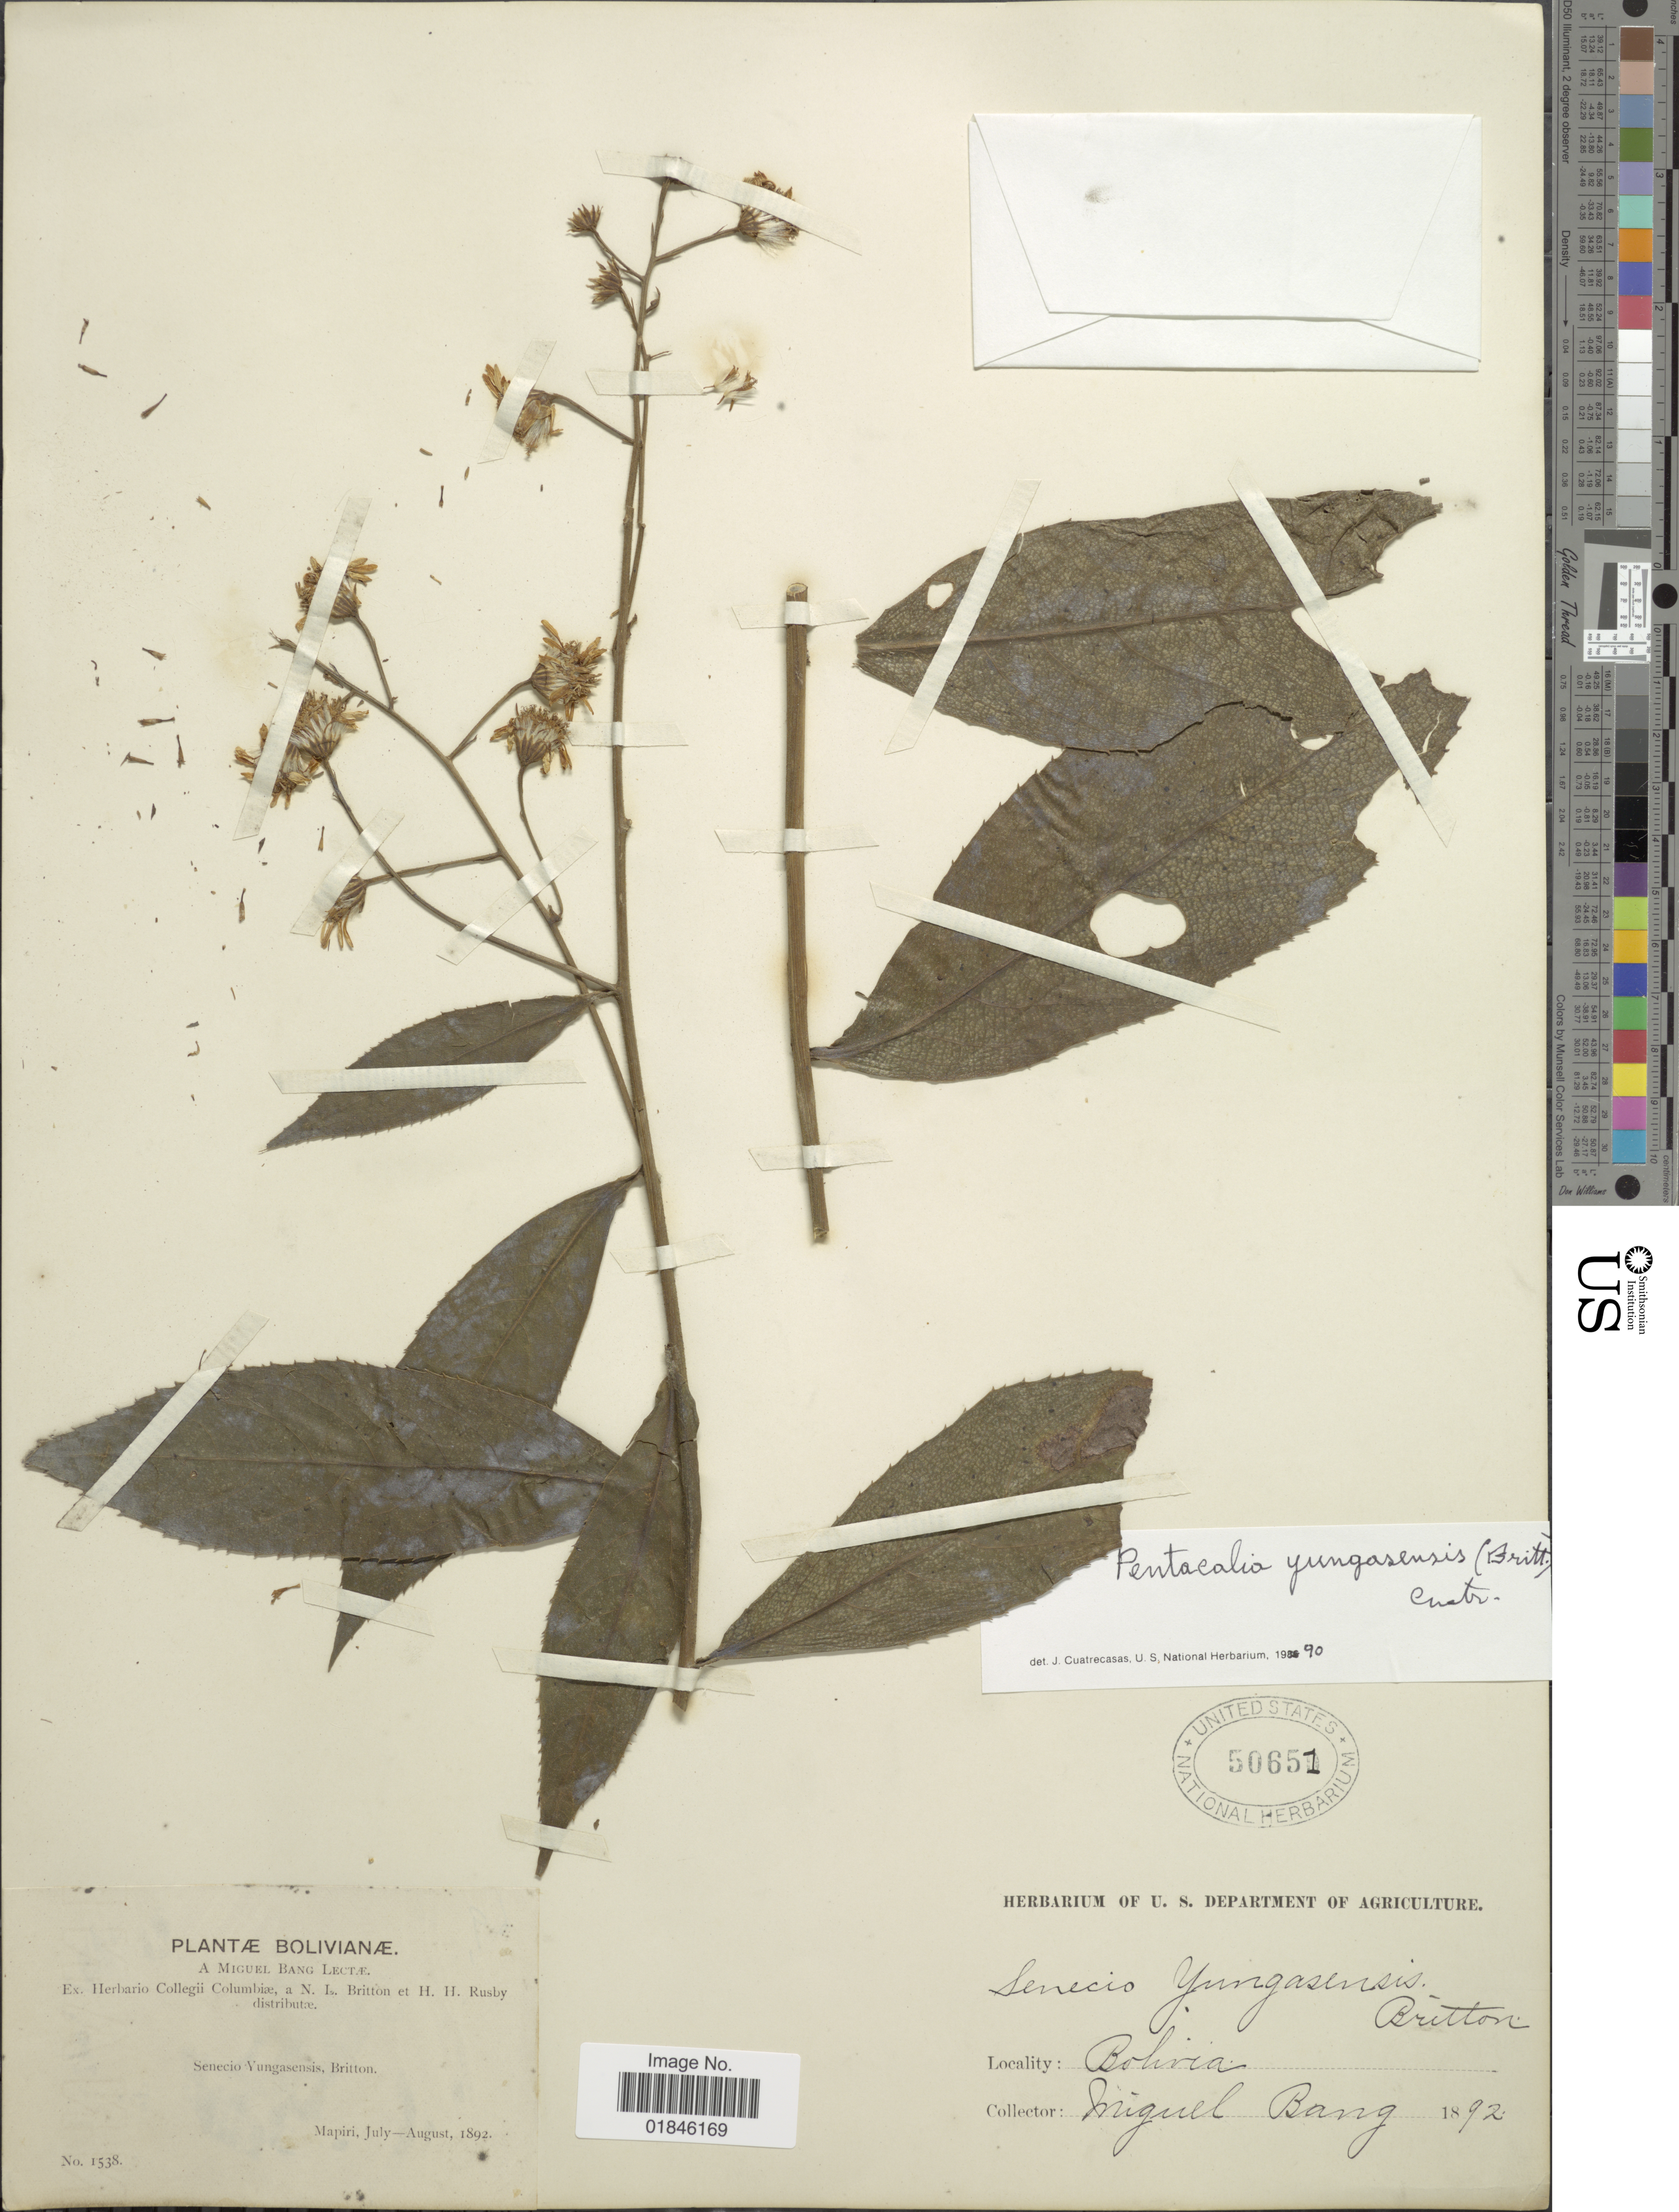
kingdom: Plantae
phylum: Tracheophyta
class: Magnoliopsida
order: Asterales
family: Asteraceae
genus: Pentacalia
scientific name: Pentacalia yungasensis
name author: (Britton) Cuatrec.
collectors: M. Bang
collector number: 1538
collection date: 1892-07/1892-08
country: Bolivia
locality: Mapiri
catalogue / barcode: US 50651